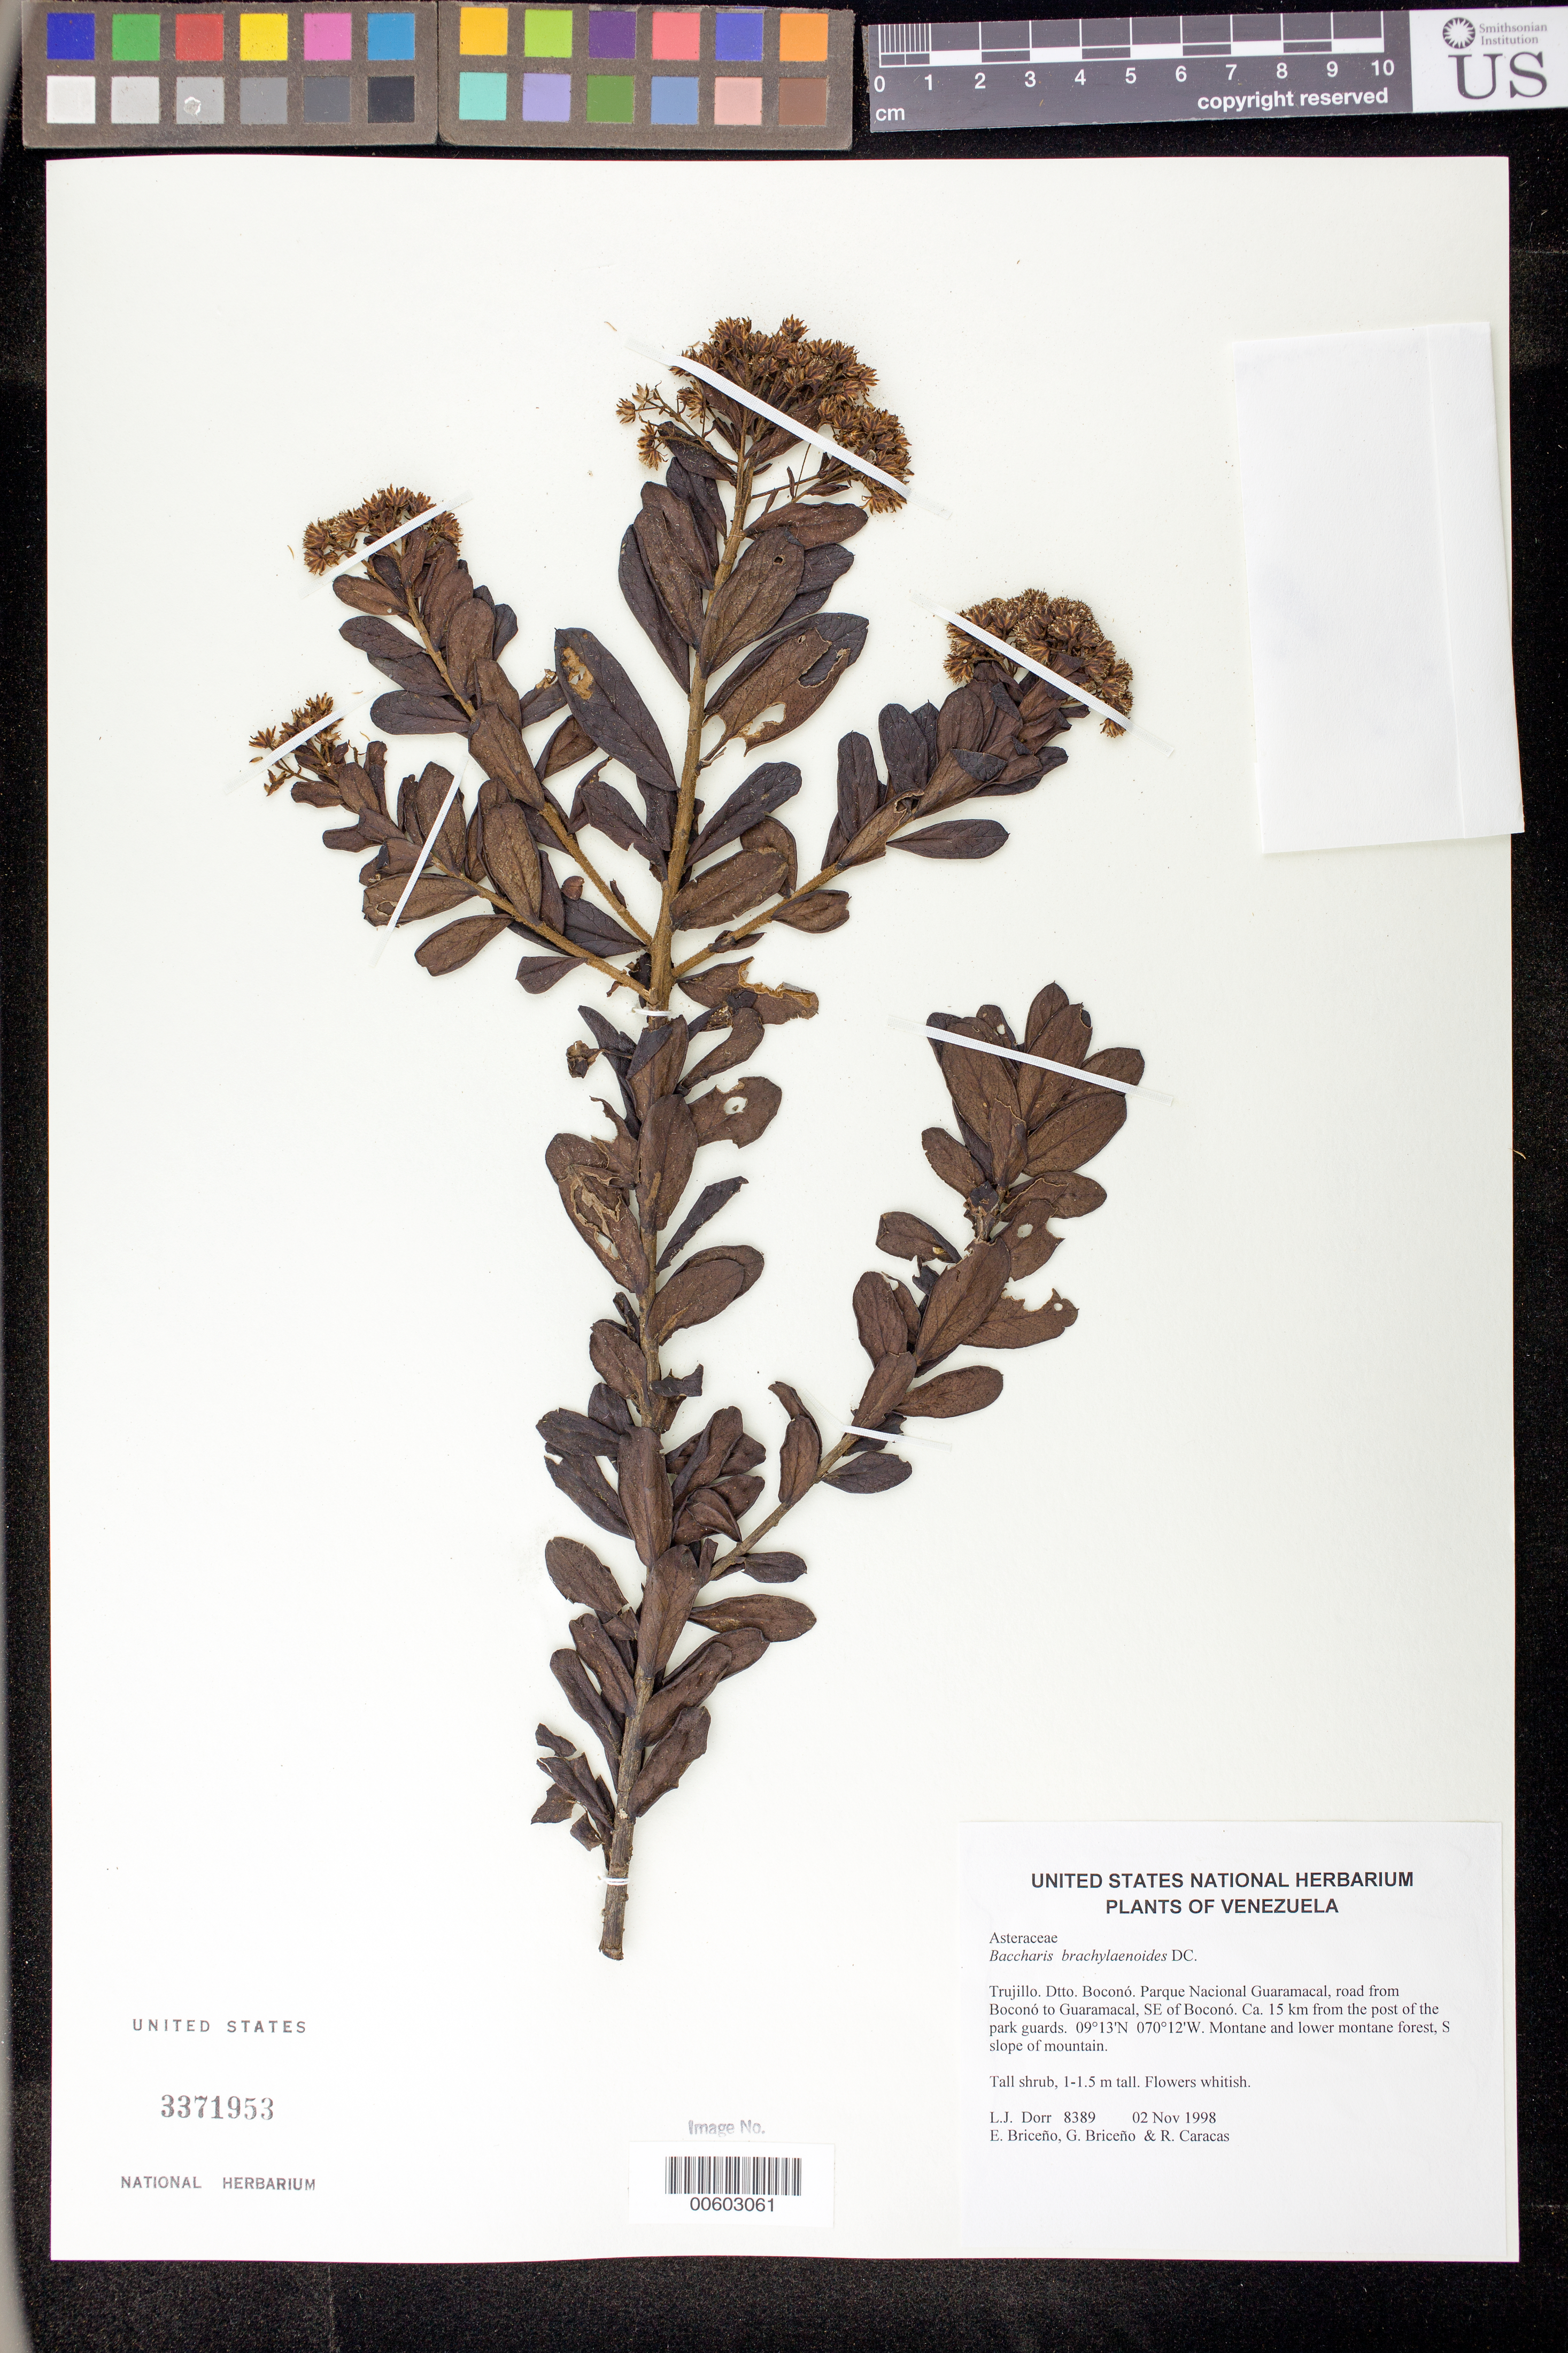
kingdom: Plantae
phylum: Tracheophyta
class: Magnoliopsida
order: Asterales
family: Asteraceae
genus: Baccharis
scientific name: Baccharis brachylaenoides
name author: DC.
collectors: L. J. Dorr, E. Briceño, G. Briceño & R. Caracas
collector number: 8389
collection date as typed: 02 Nov 1998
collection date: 1998-11-02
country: Venezuela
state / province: Trujillo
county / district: Boconó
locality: Parque Nacional Guaramacal, road from Boconó to Guaramacal, SE of Boconó, ca. 15 km from the post of the park guards.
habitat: Montane and lower montane forest, S slope of mountain.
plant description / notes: F, NY, PORT, TEX, US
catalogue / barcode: US 3371953